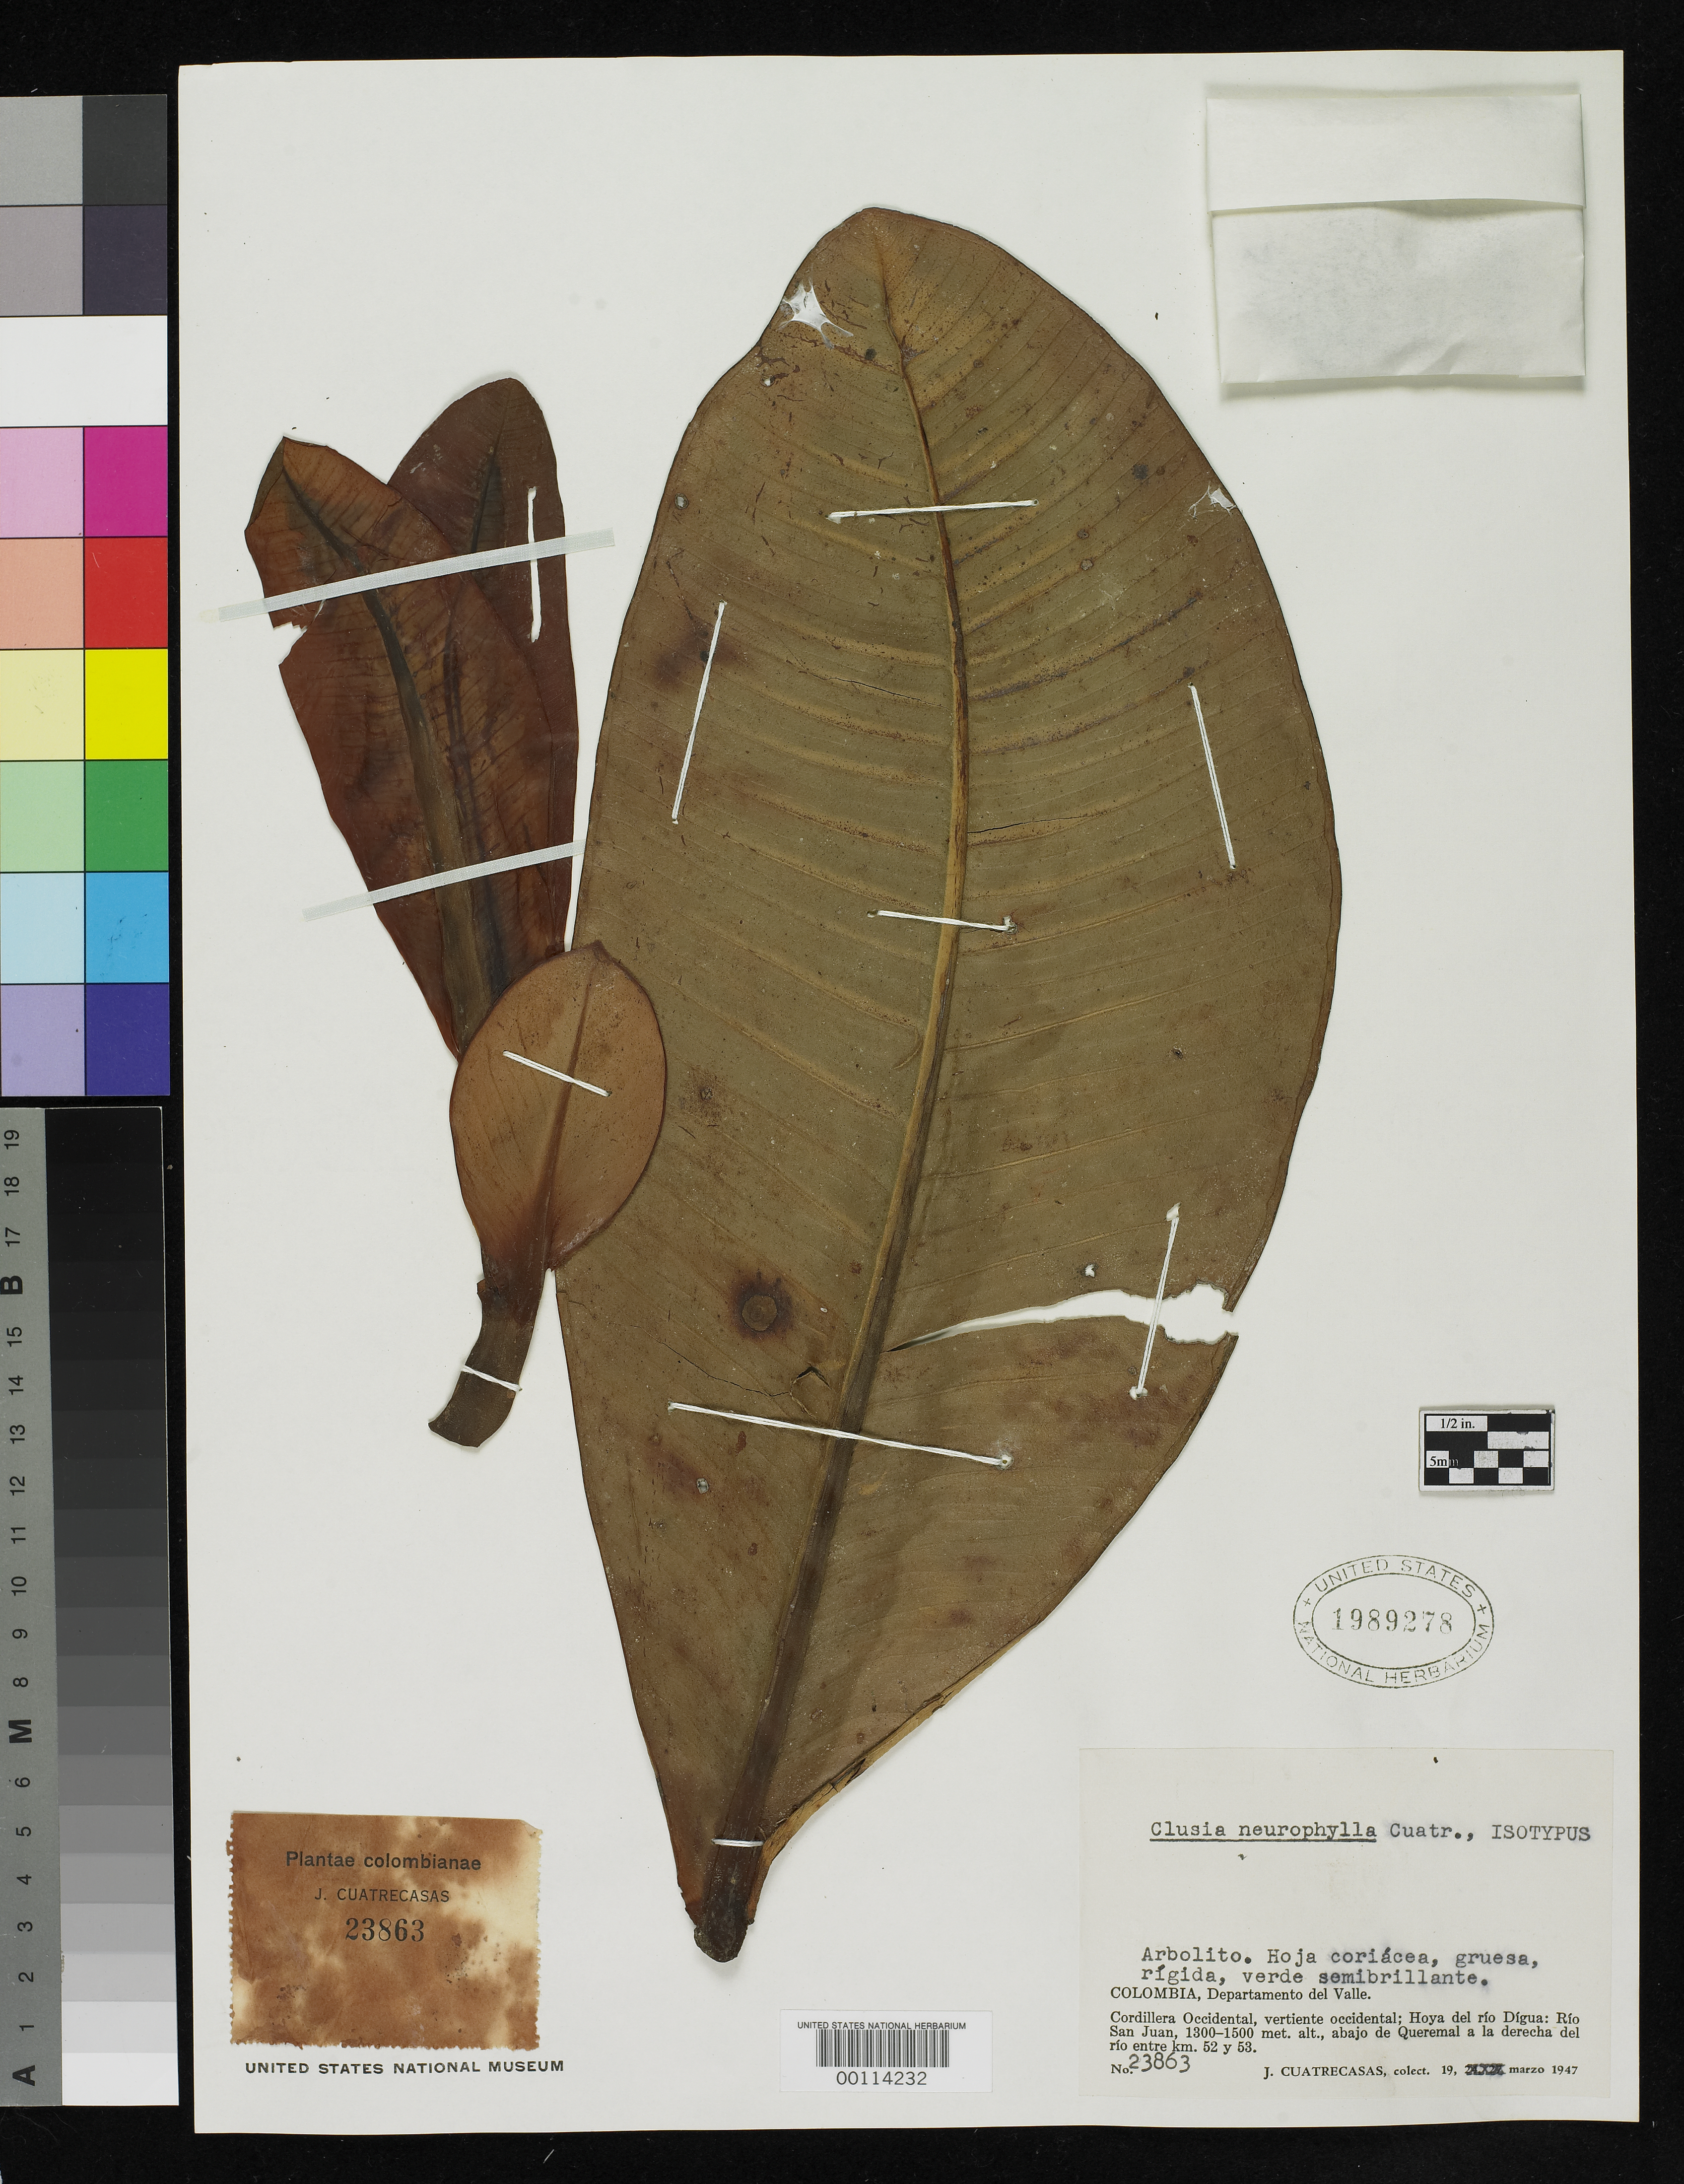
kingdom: Plantae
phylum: Tracheophyta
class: Magnoliopsida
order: Malpighiales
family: Clusiaceae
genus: Clusia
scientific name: Clusia neurophylla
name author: Cuatrec.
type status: Isotype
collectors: J. Cuatrecasas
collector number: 23863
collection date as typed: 19 Mar 1947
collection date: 1947-03-19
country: Colombia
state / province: Valle del Cauca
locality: Cordillera Occidental.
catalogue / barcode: US 1989278